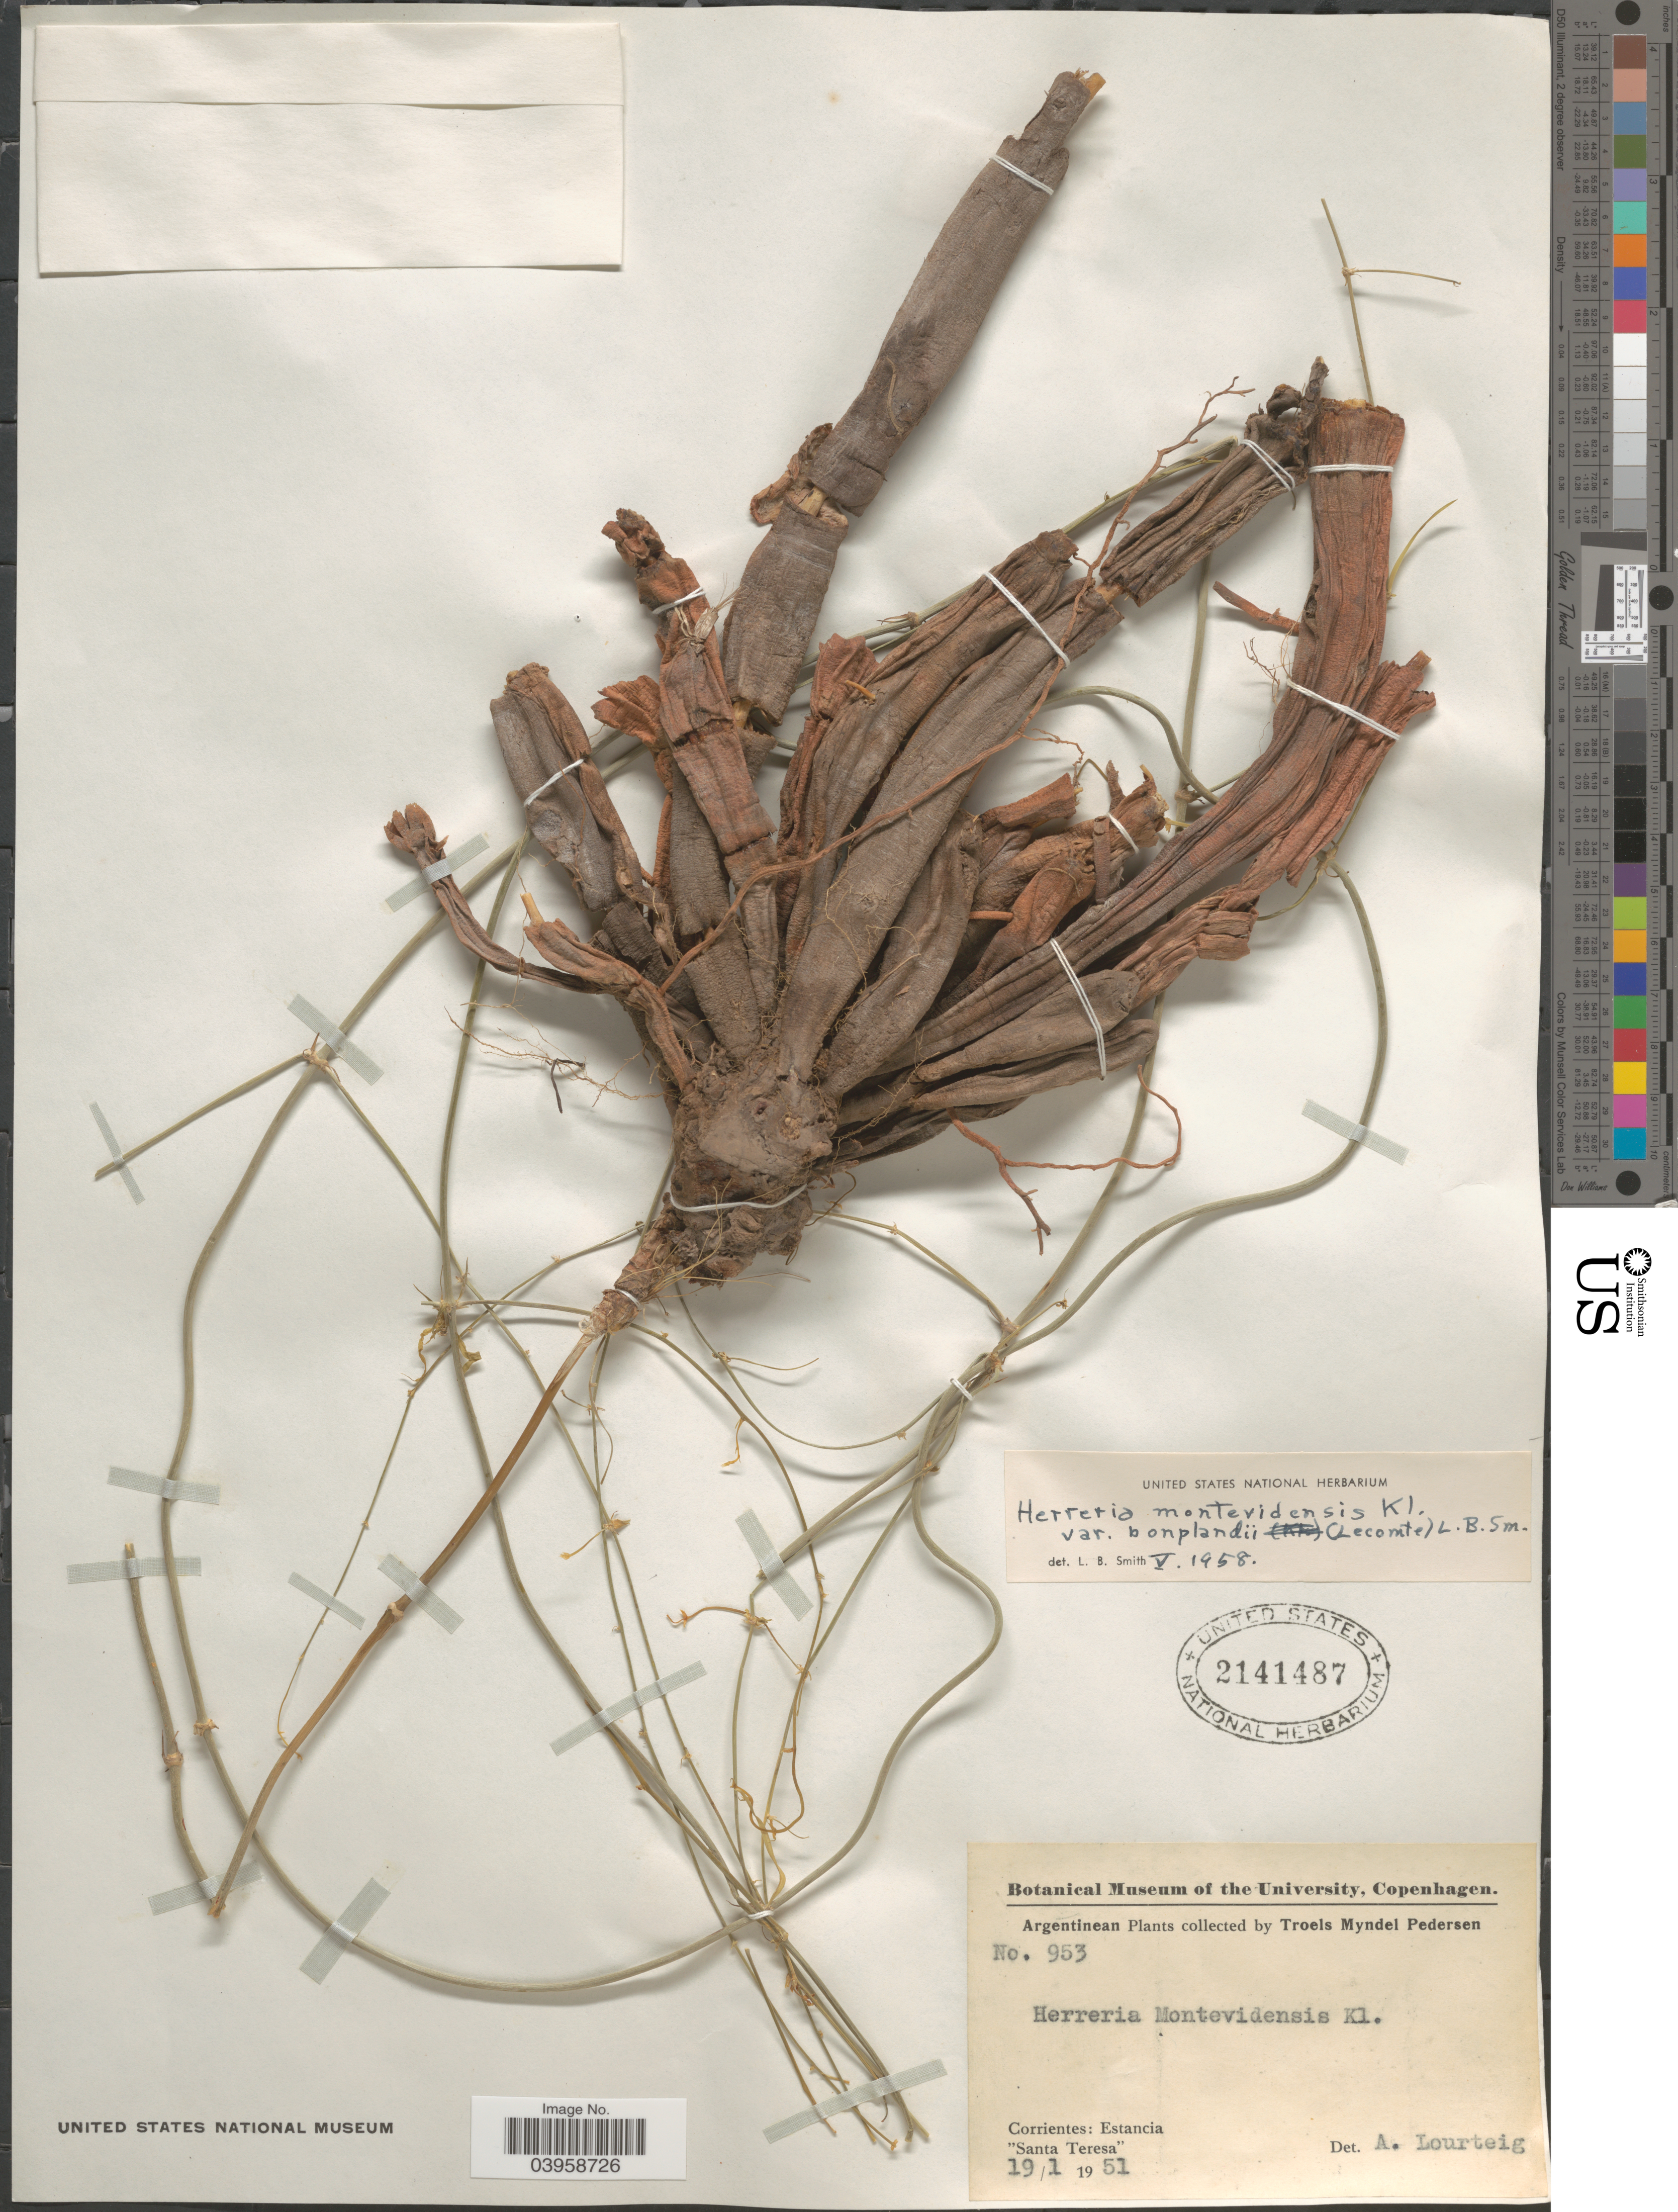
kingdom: Plantae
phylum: Tracheophyta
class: Liliopsida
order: Asparagales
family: Asparagaceae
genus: Herreria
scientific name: Herreria montevidensis var. bonplandii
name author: L.B. Sm.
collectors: T. Pederson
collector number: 953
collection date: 1951-01-19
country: Argentina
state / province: Corrientes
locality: Estancia. "Santa Teresa".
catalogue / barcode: US 2141487